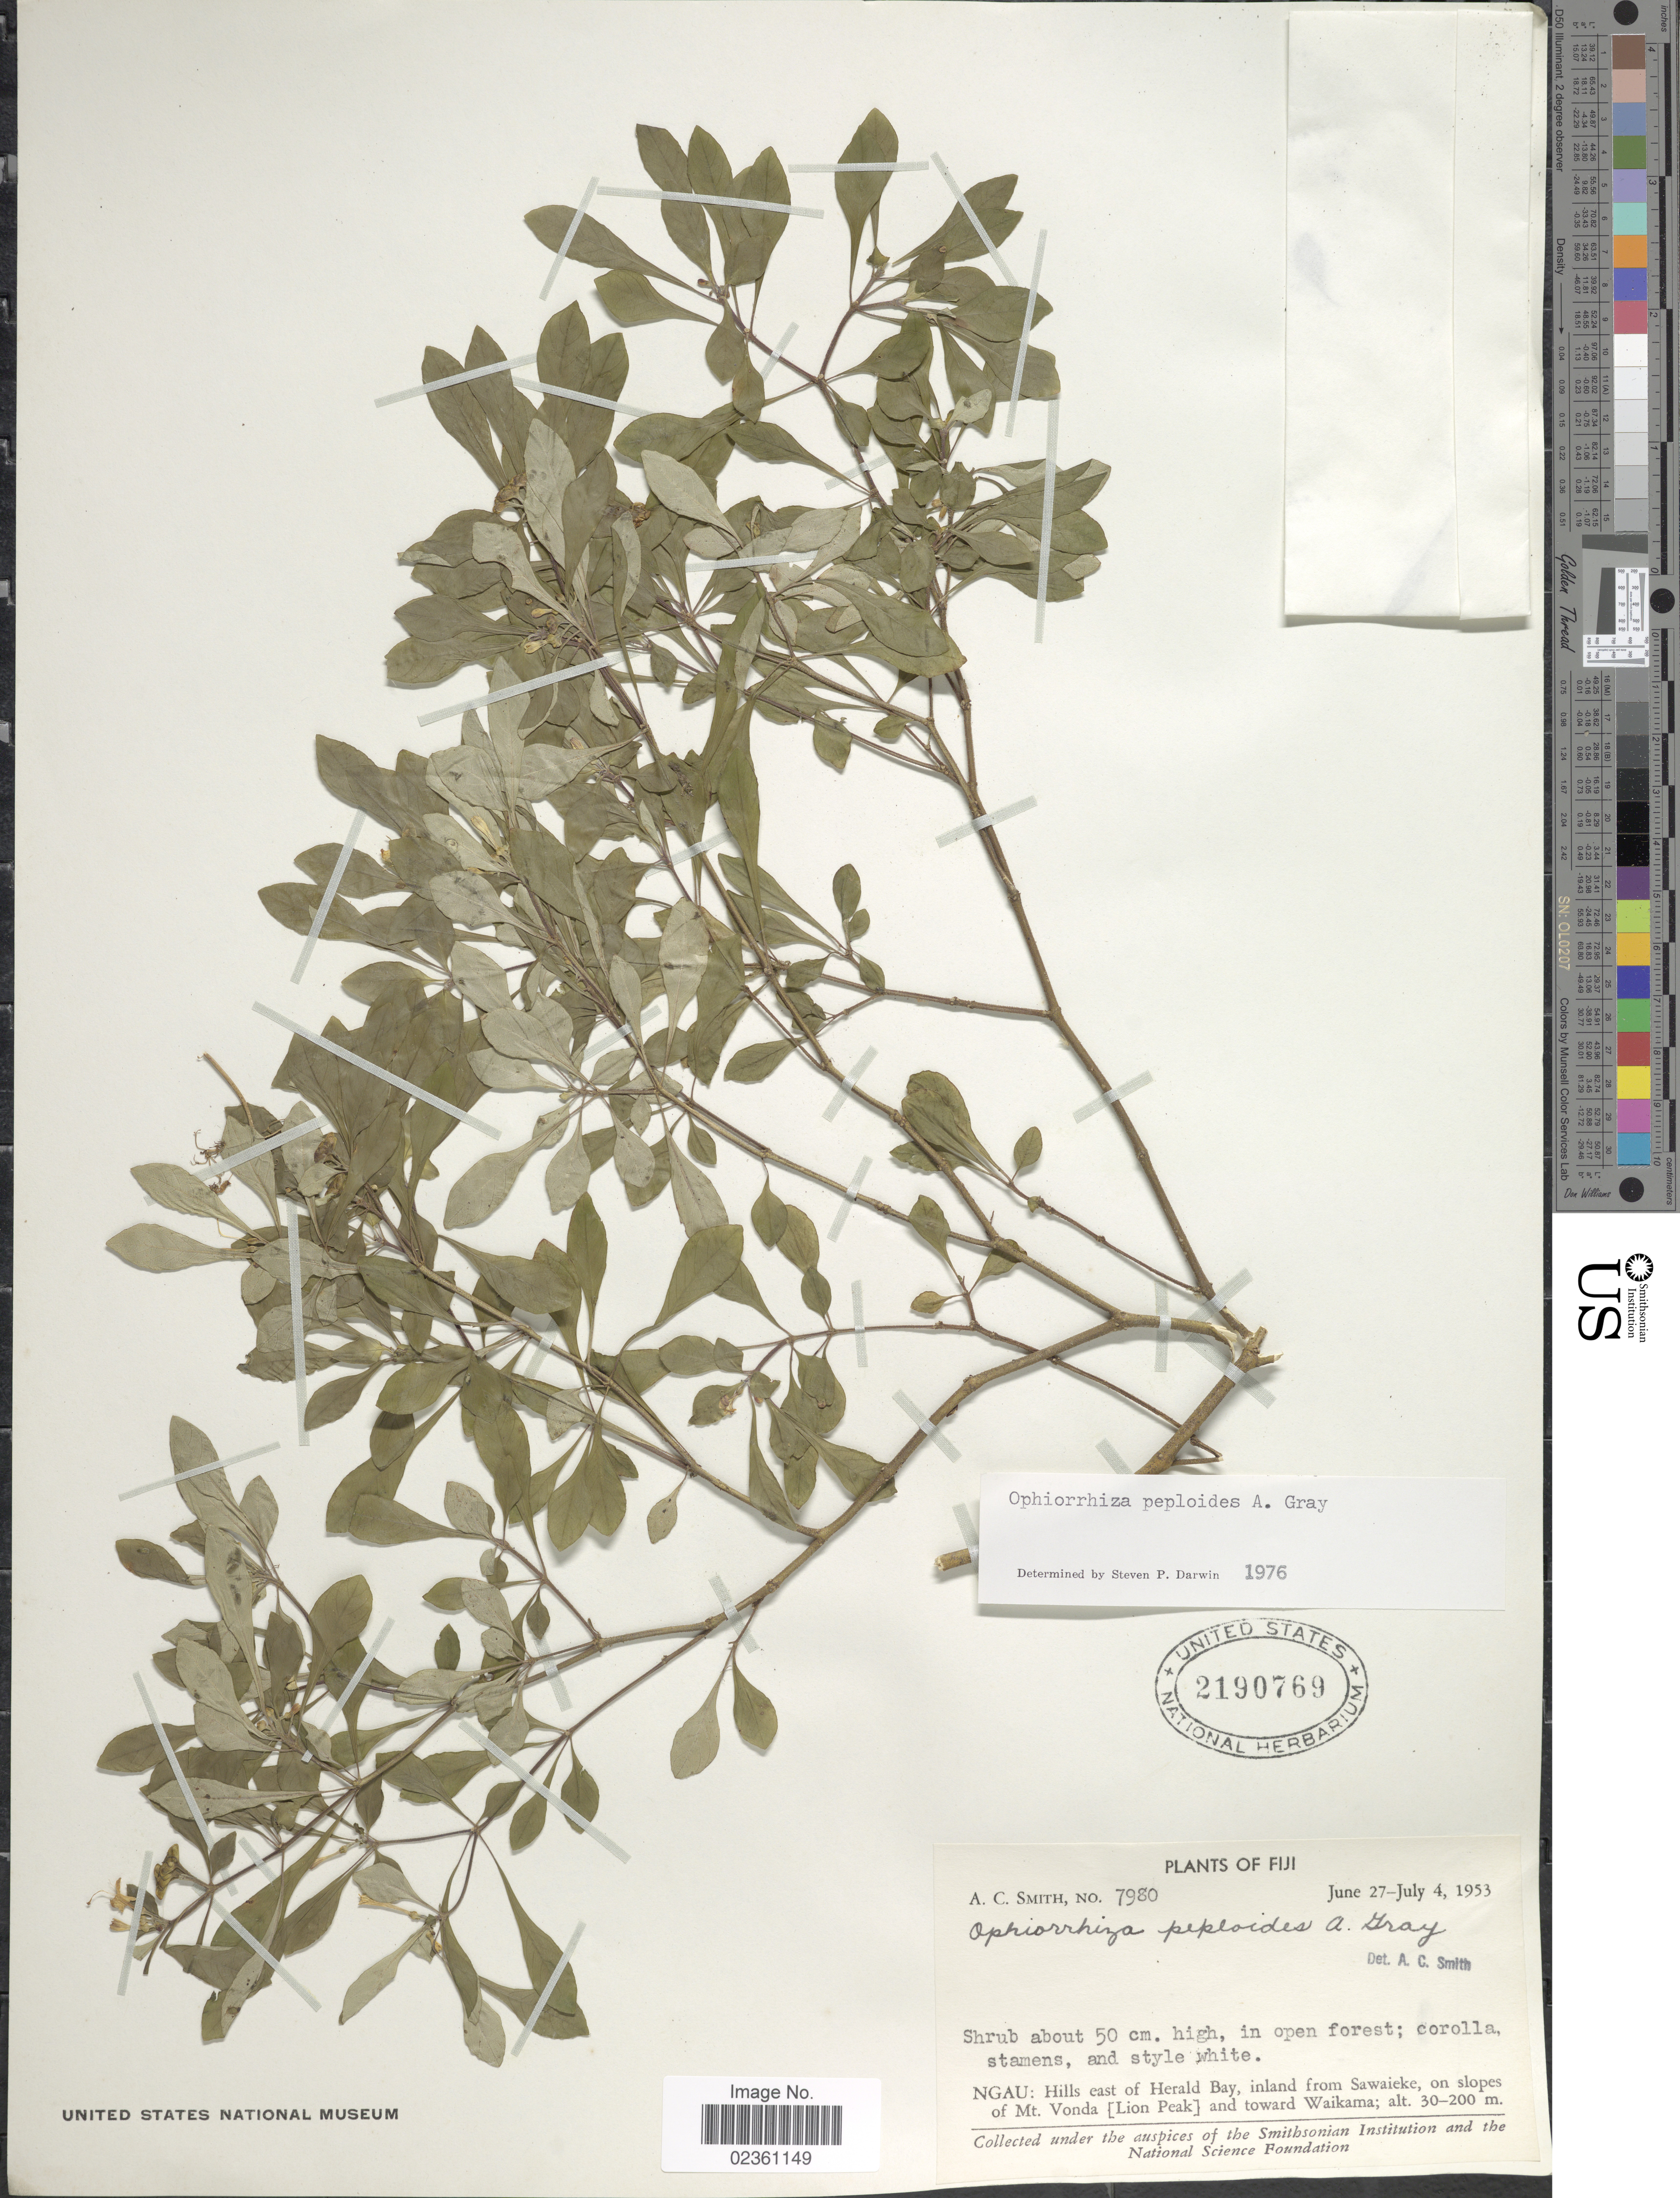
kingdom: Plantae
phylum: Tracheophyta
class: Magnoliopsida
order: Gentianales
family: Rubiaceae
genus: Ophiorrhiza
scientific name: Ophiorrhiza peploides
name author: A. Gray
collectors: A. C. Smith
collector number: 7980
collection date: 1953-06-27/1953-07-04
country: Fiji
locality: In open forest; Ngau: Hills east of Herald Bay, inland from Sawaieke, on slopes of Mt Vonda [Lion Peak] and toward Waikama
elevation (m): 30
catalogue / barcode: US 2190769